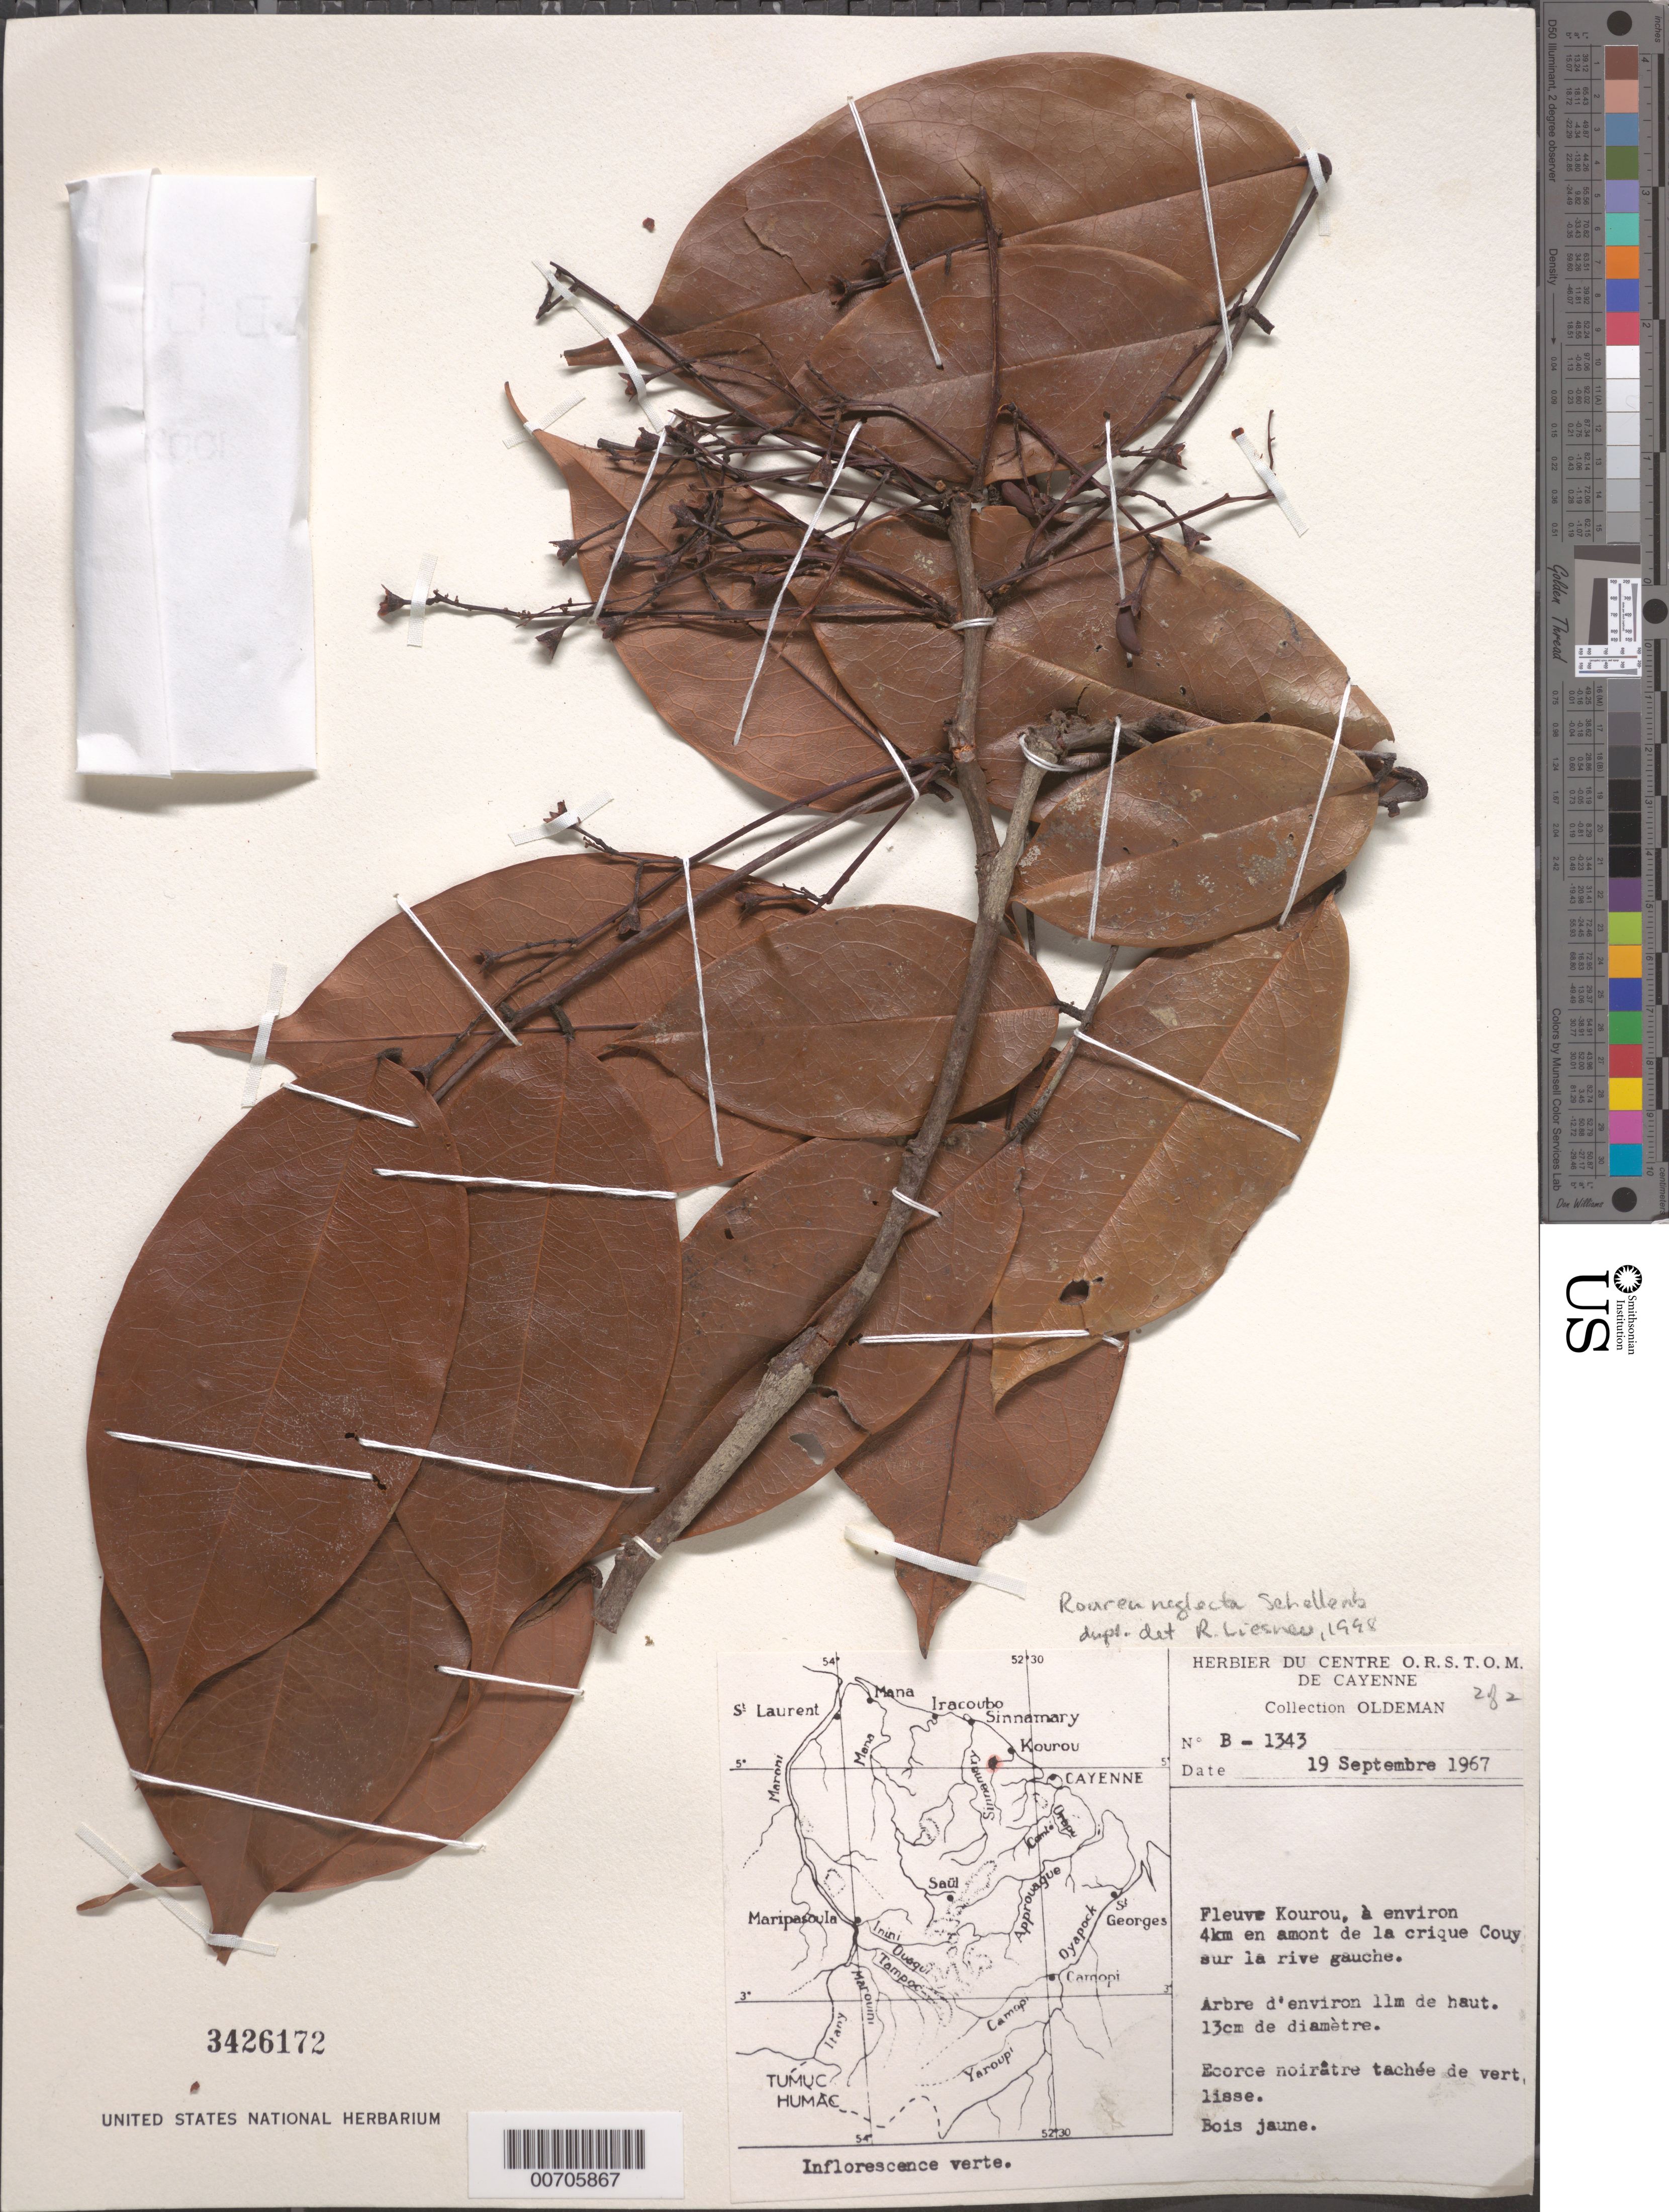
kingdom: Plantae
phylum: Tracheophyta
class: Magnoliopsida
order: Oxalidales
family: Connaraceae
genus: Rourea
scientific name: Rourea neglecta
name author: G. Schellenb.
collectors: -- Oldeman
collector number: B - 1343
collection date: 1967-09-19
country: French Guiana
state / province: Cayenne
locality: Fleuve Kourou, à environ 4km en amont de la crique Couy sur la rive gauche.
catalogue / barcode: US 3426172